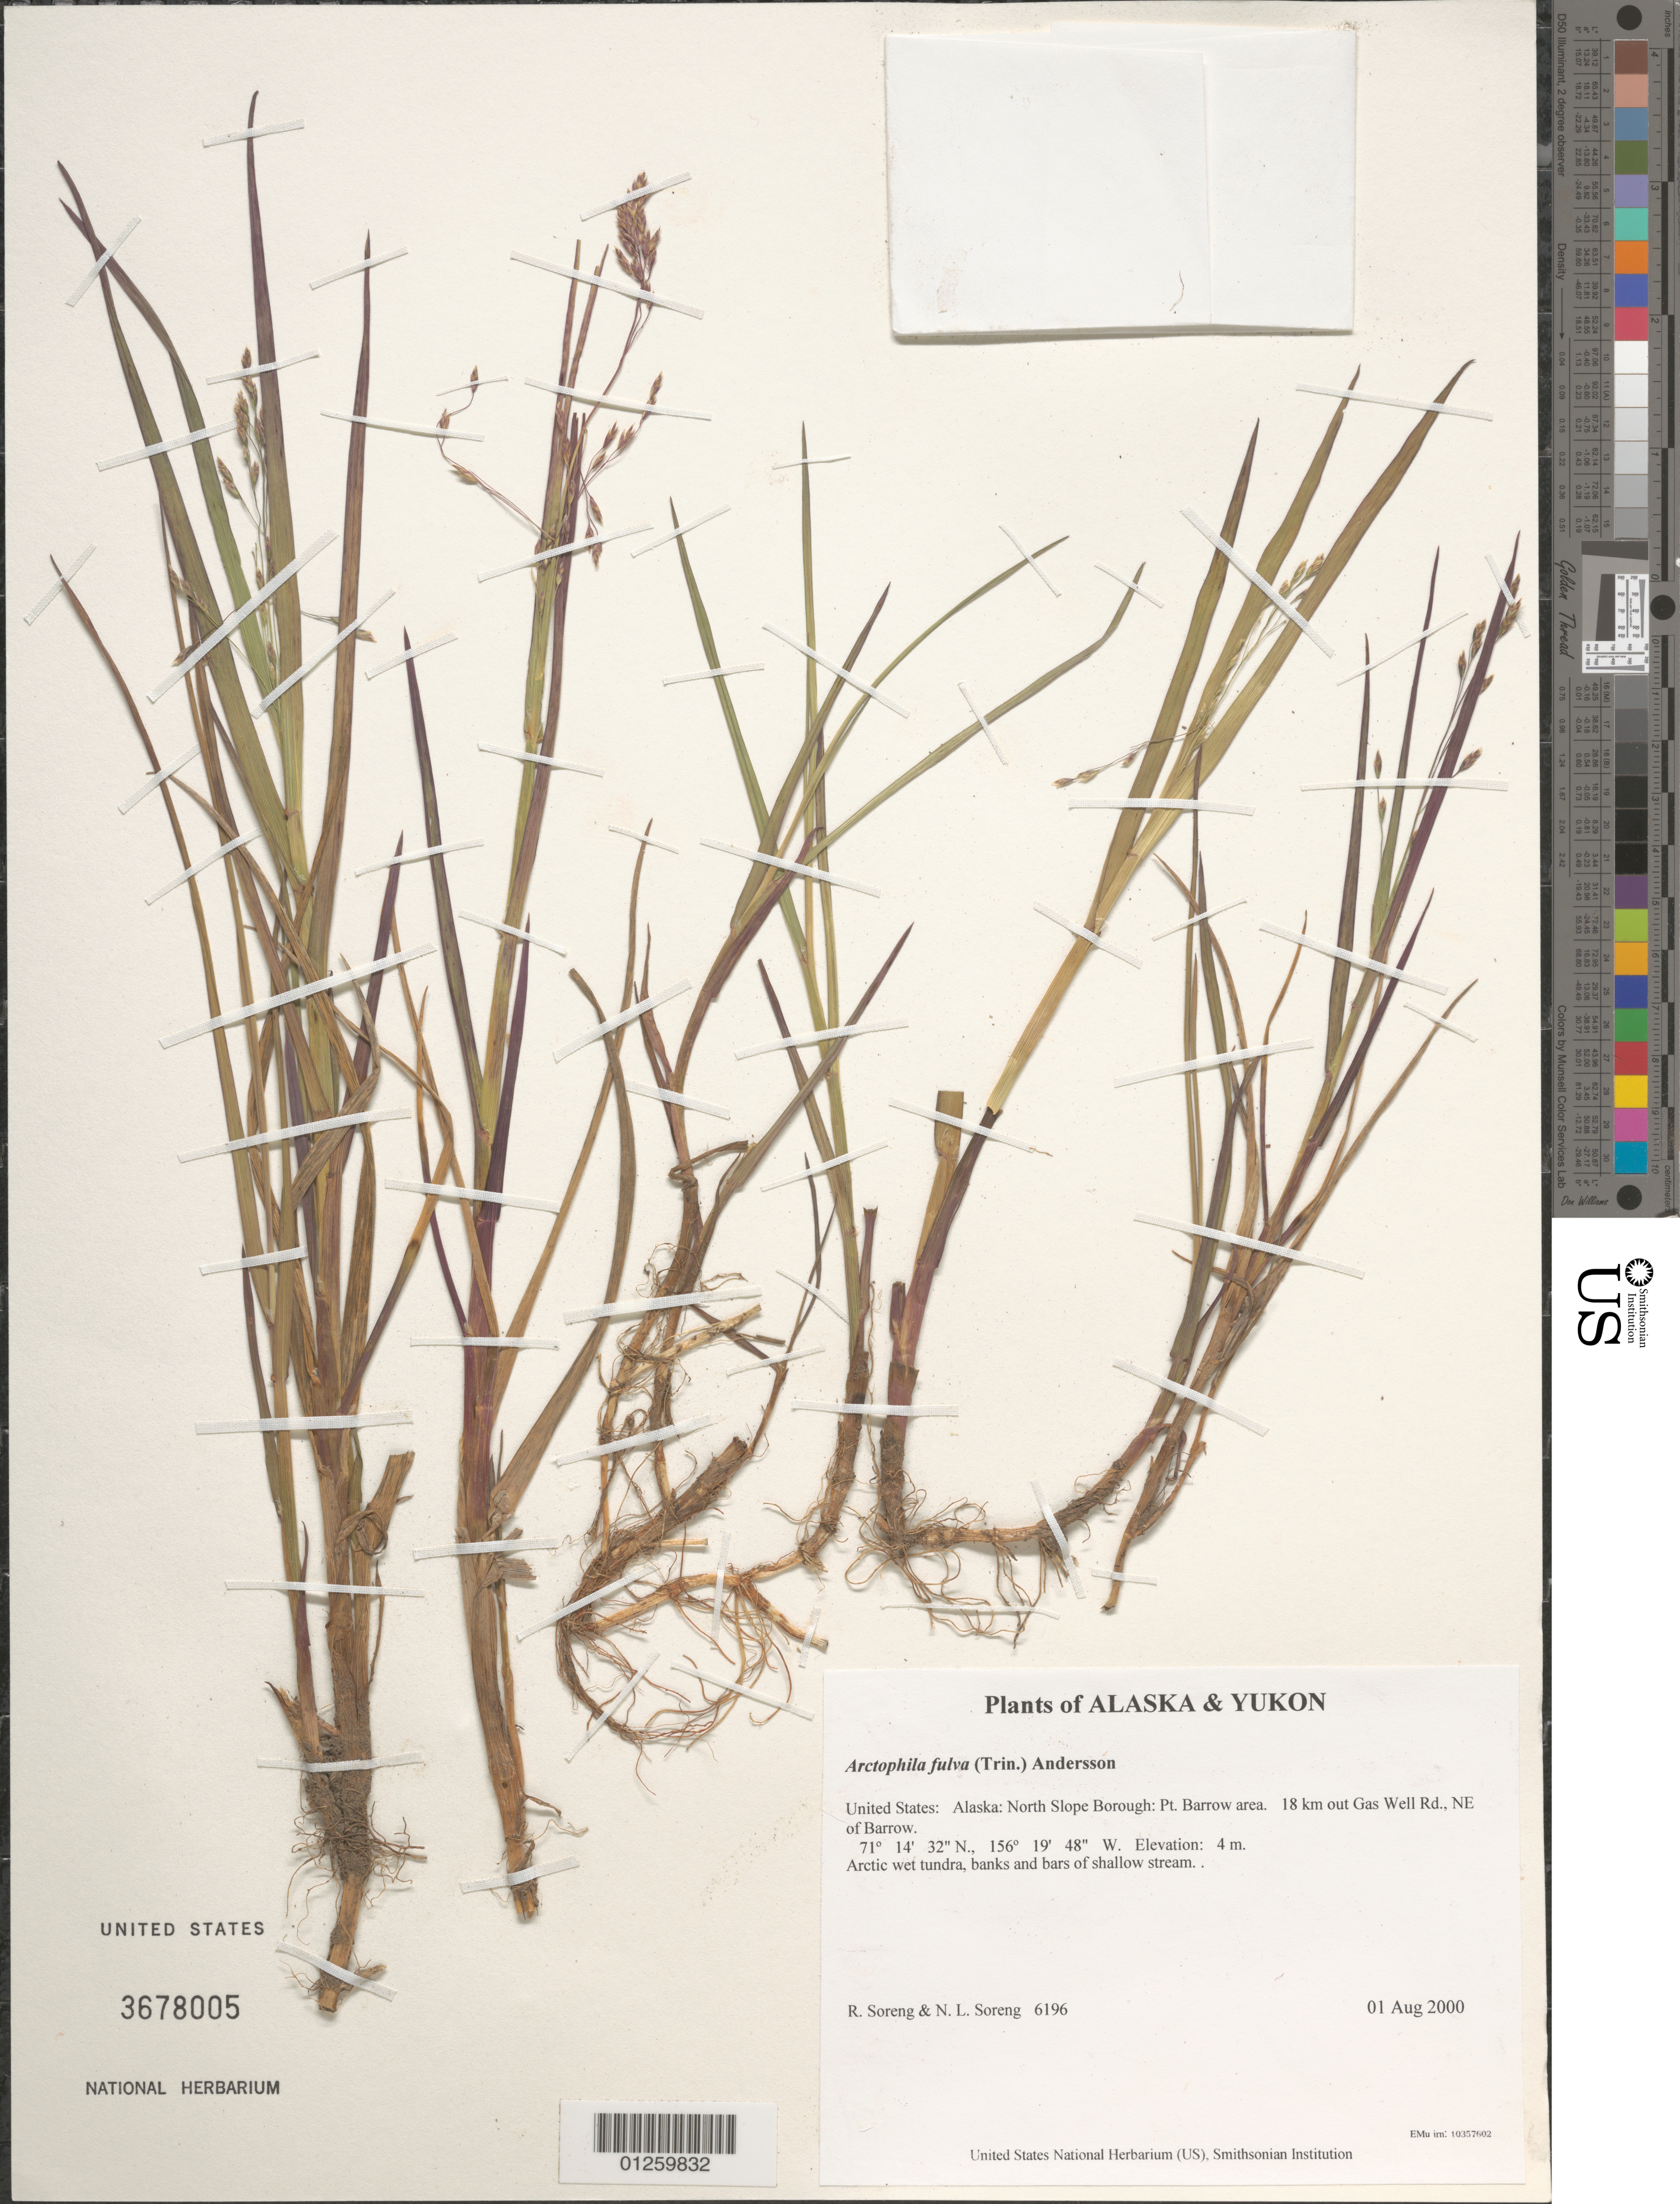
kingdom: Plantae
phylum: Tracheophyta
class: Liliopsida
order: Poales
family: Poaceae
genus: Arctophila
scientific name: Arctophila fulva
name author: (Trin.) Andersson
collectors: R. J. Soreng & N. L. Soreng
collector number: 6196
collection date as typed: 01 Aug 2000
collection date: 2000-08-01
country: United States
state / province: Alaska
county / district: North Slope Borough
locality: Pt. Barrow area. 18 km out Gas Well Rd., NE of Barrow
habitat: Arctic wet tundra, banks and bars of shallow stream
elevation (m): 4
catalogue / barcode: US 3678005